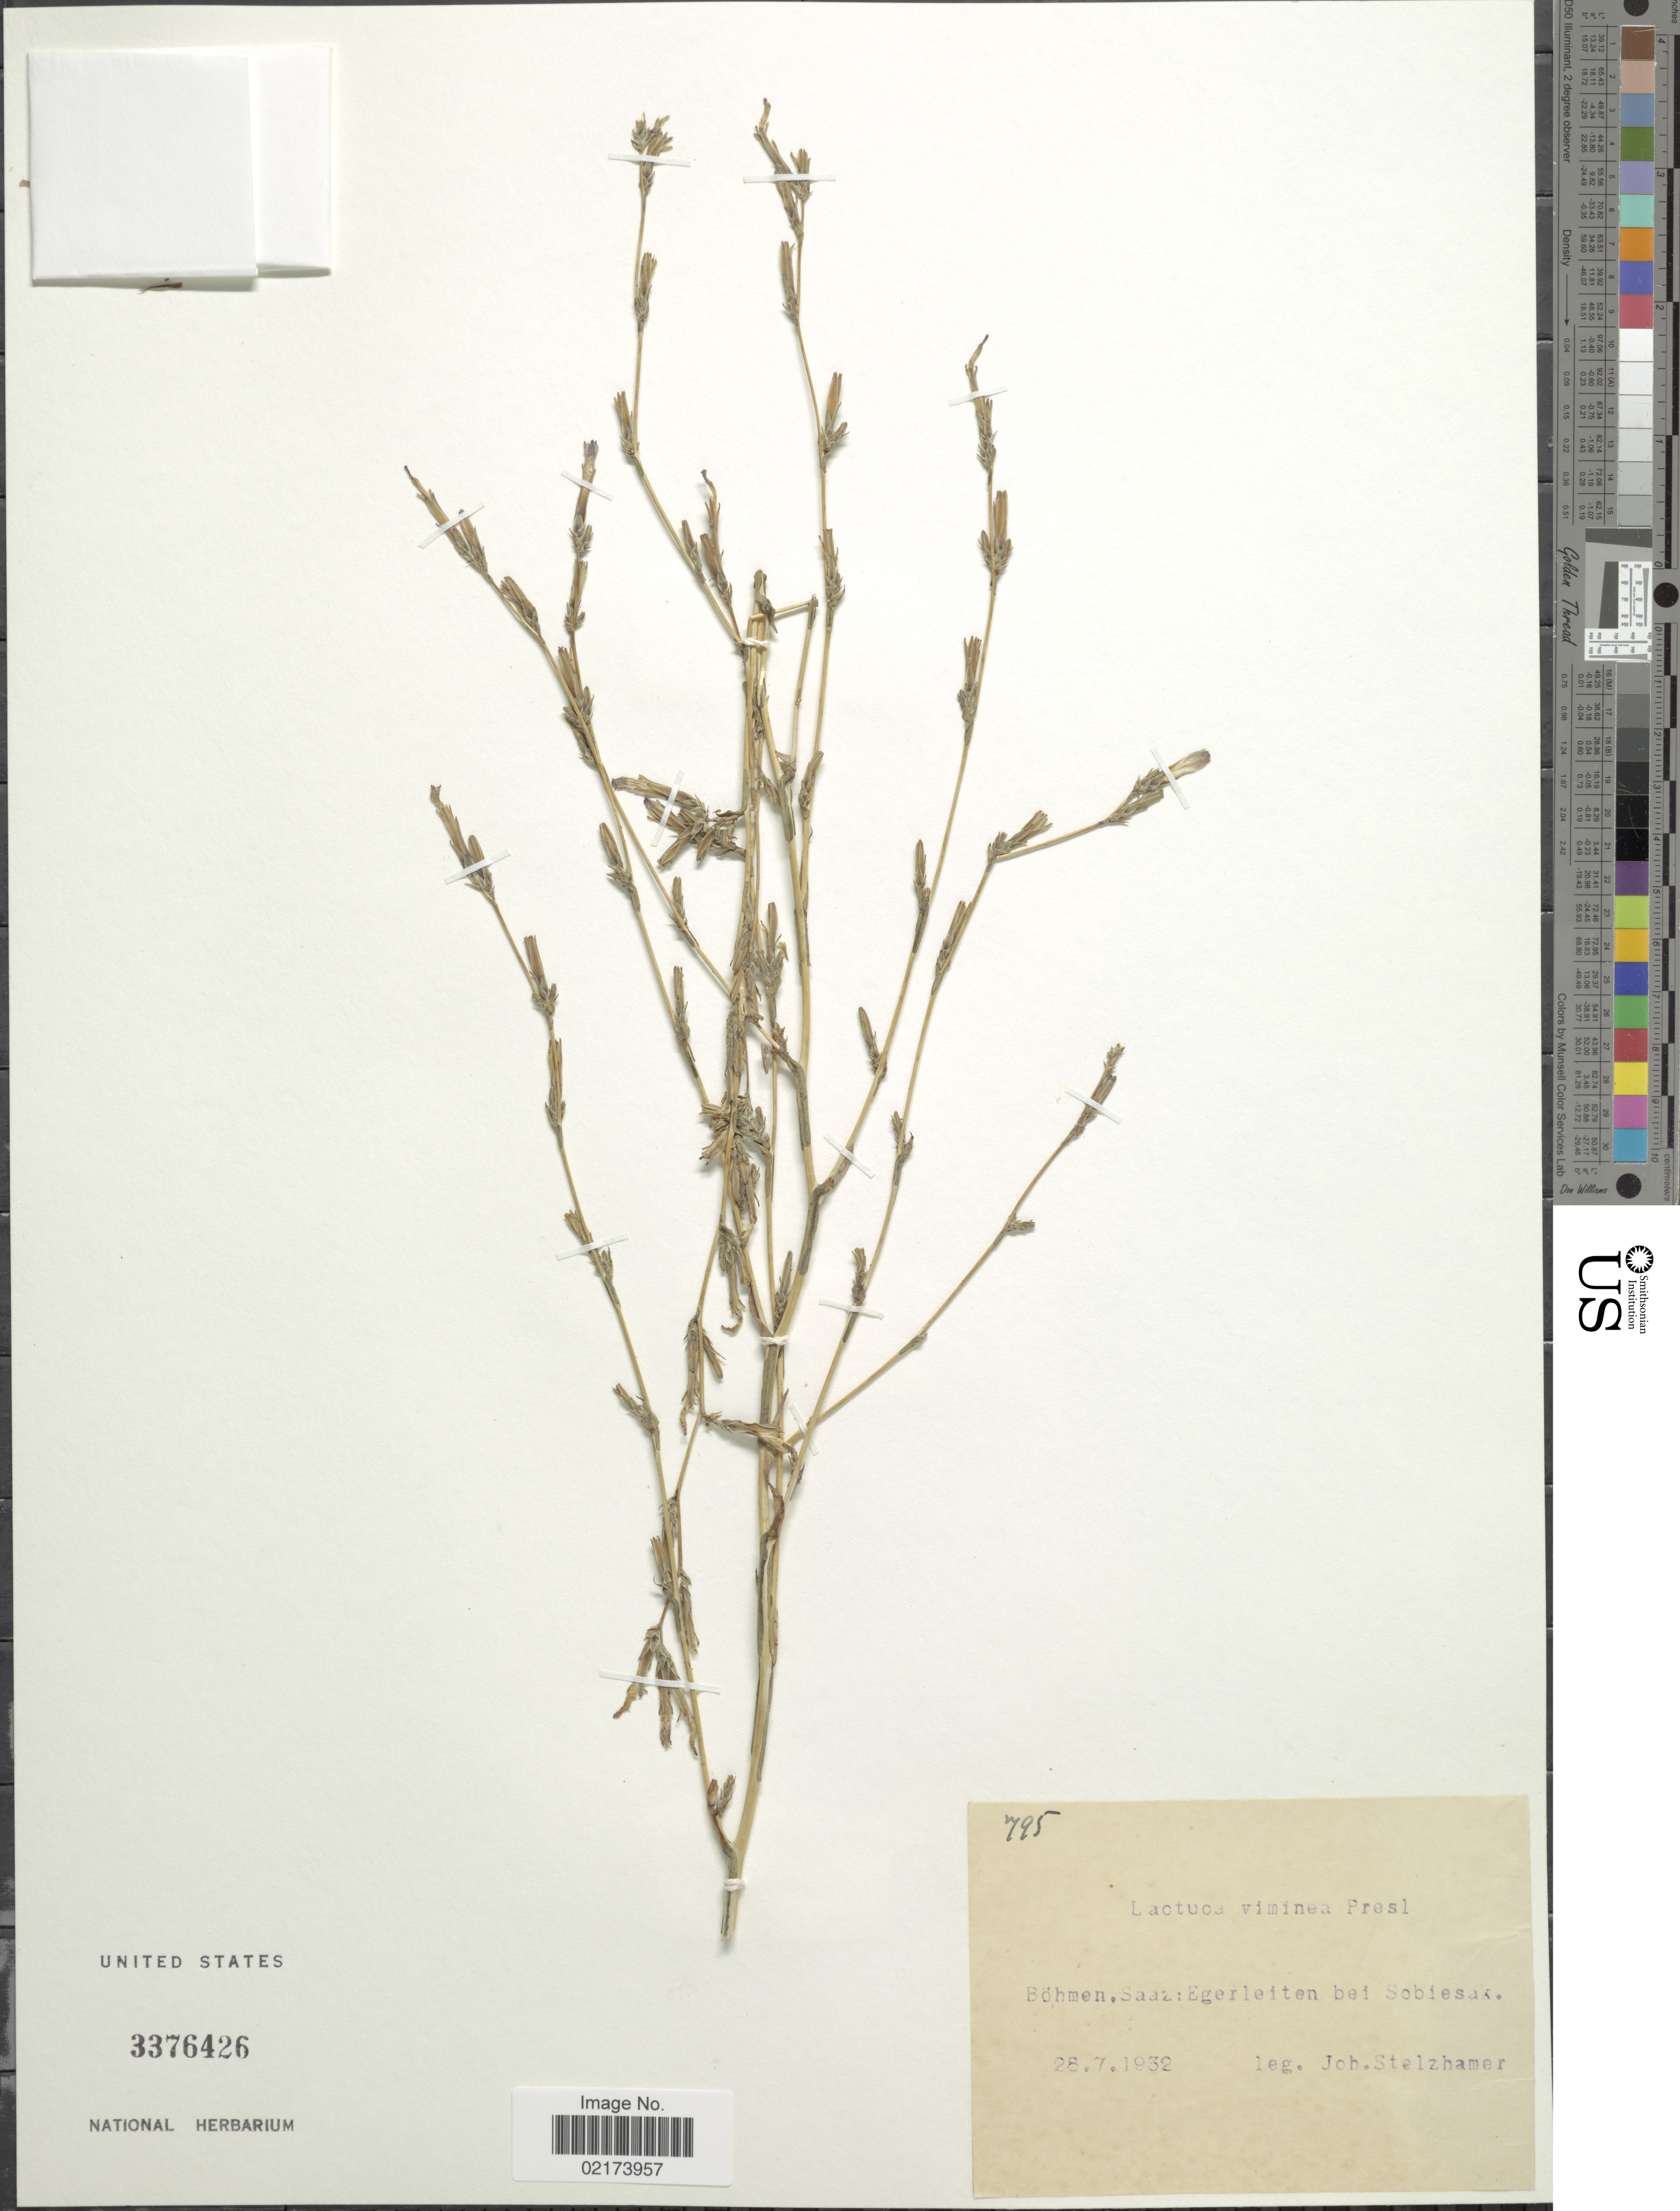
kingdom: Plantae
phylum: Tracheophyta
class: Magnoliopsida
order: Asterales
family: Asteraceae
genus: Lactuca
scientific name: Lactuca viminea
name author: (L.) J. Presl & C. Presl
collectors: J. Stelzhamer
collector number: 795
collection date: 1932-07-28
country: Czechia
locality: Bohmen, Saaz, Egerleiten bei Sobiesak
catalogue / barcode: US 3376426